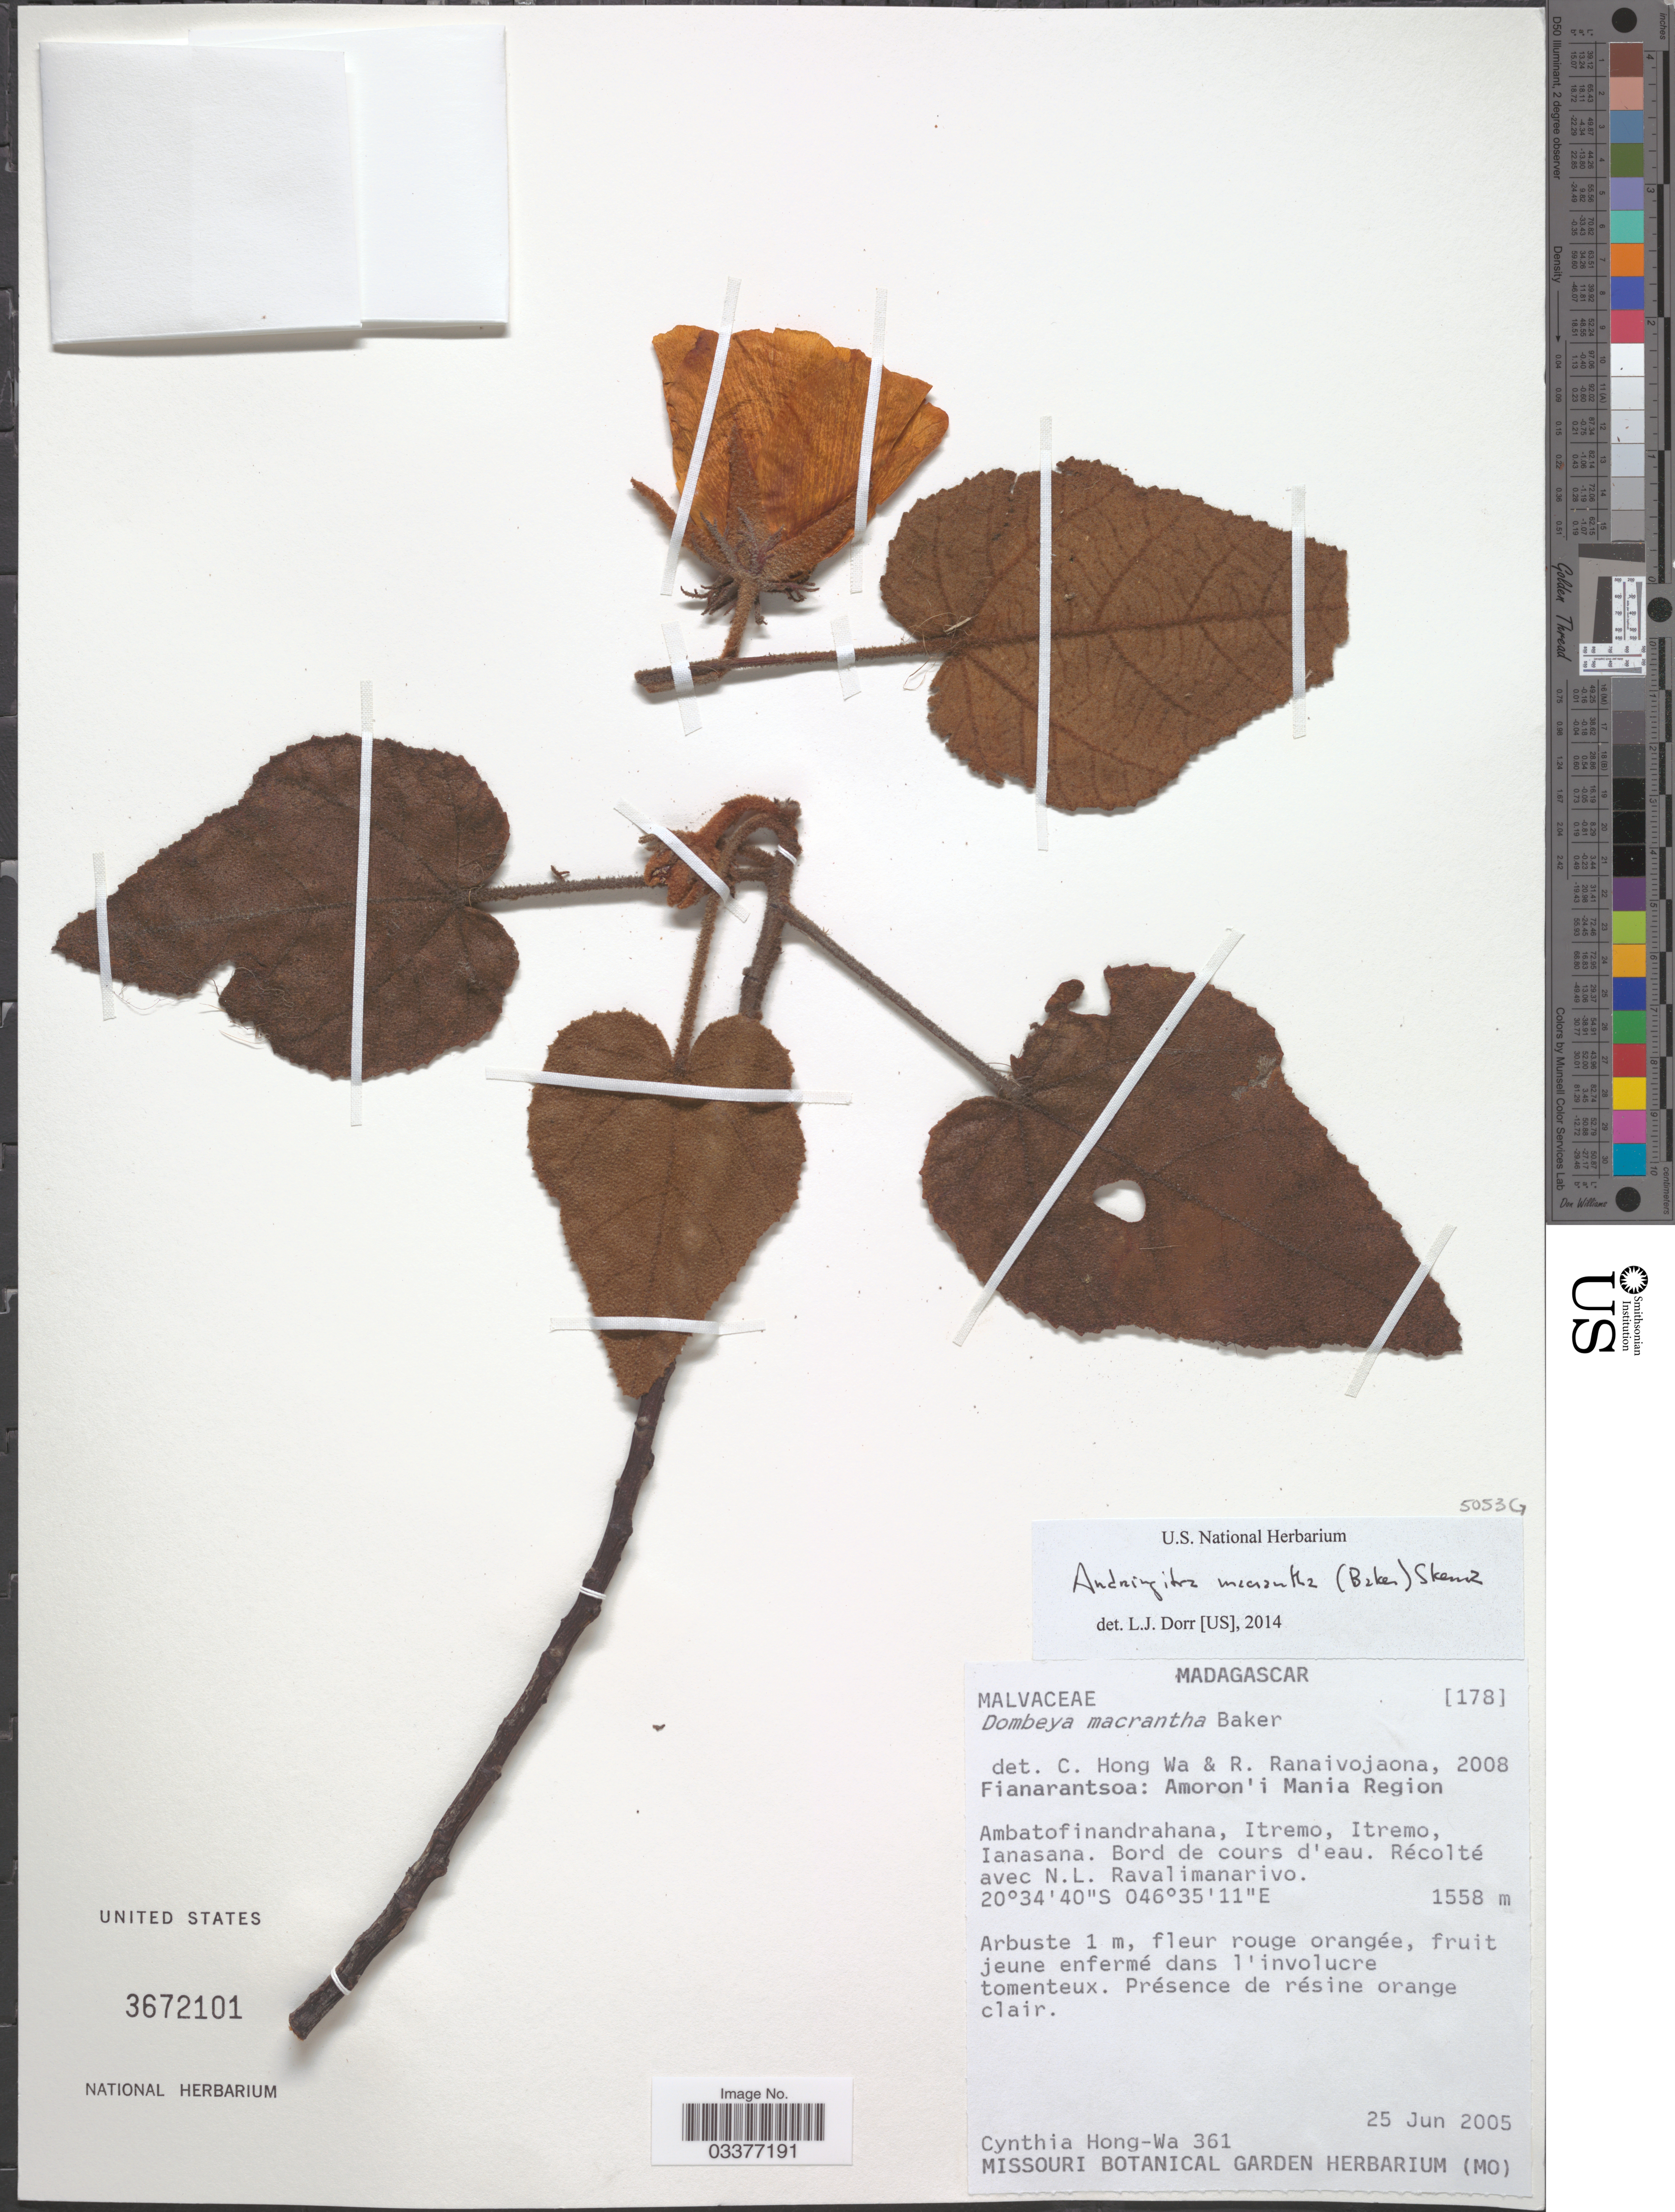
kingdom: Plantae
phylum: Tracheophyta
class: Magnoliopsida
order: Malvales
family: Malvaceae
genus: Andringitra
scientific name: Andringitra macrantha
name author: (Baker) Skema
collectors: C. Hong-Wa, R. Ranaivojaona & N. Ravalimanarivo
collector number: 361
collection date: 2005-06-25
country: Madagascar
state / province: Amoron'i Mania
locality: Amoron'i Mania Region. Ambatofinandrahana, Itremo, Itremo, Ianasana. Bord de cours d'eau.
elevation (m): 1558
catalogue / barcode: US 3672101